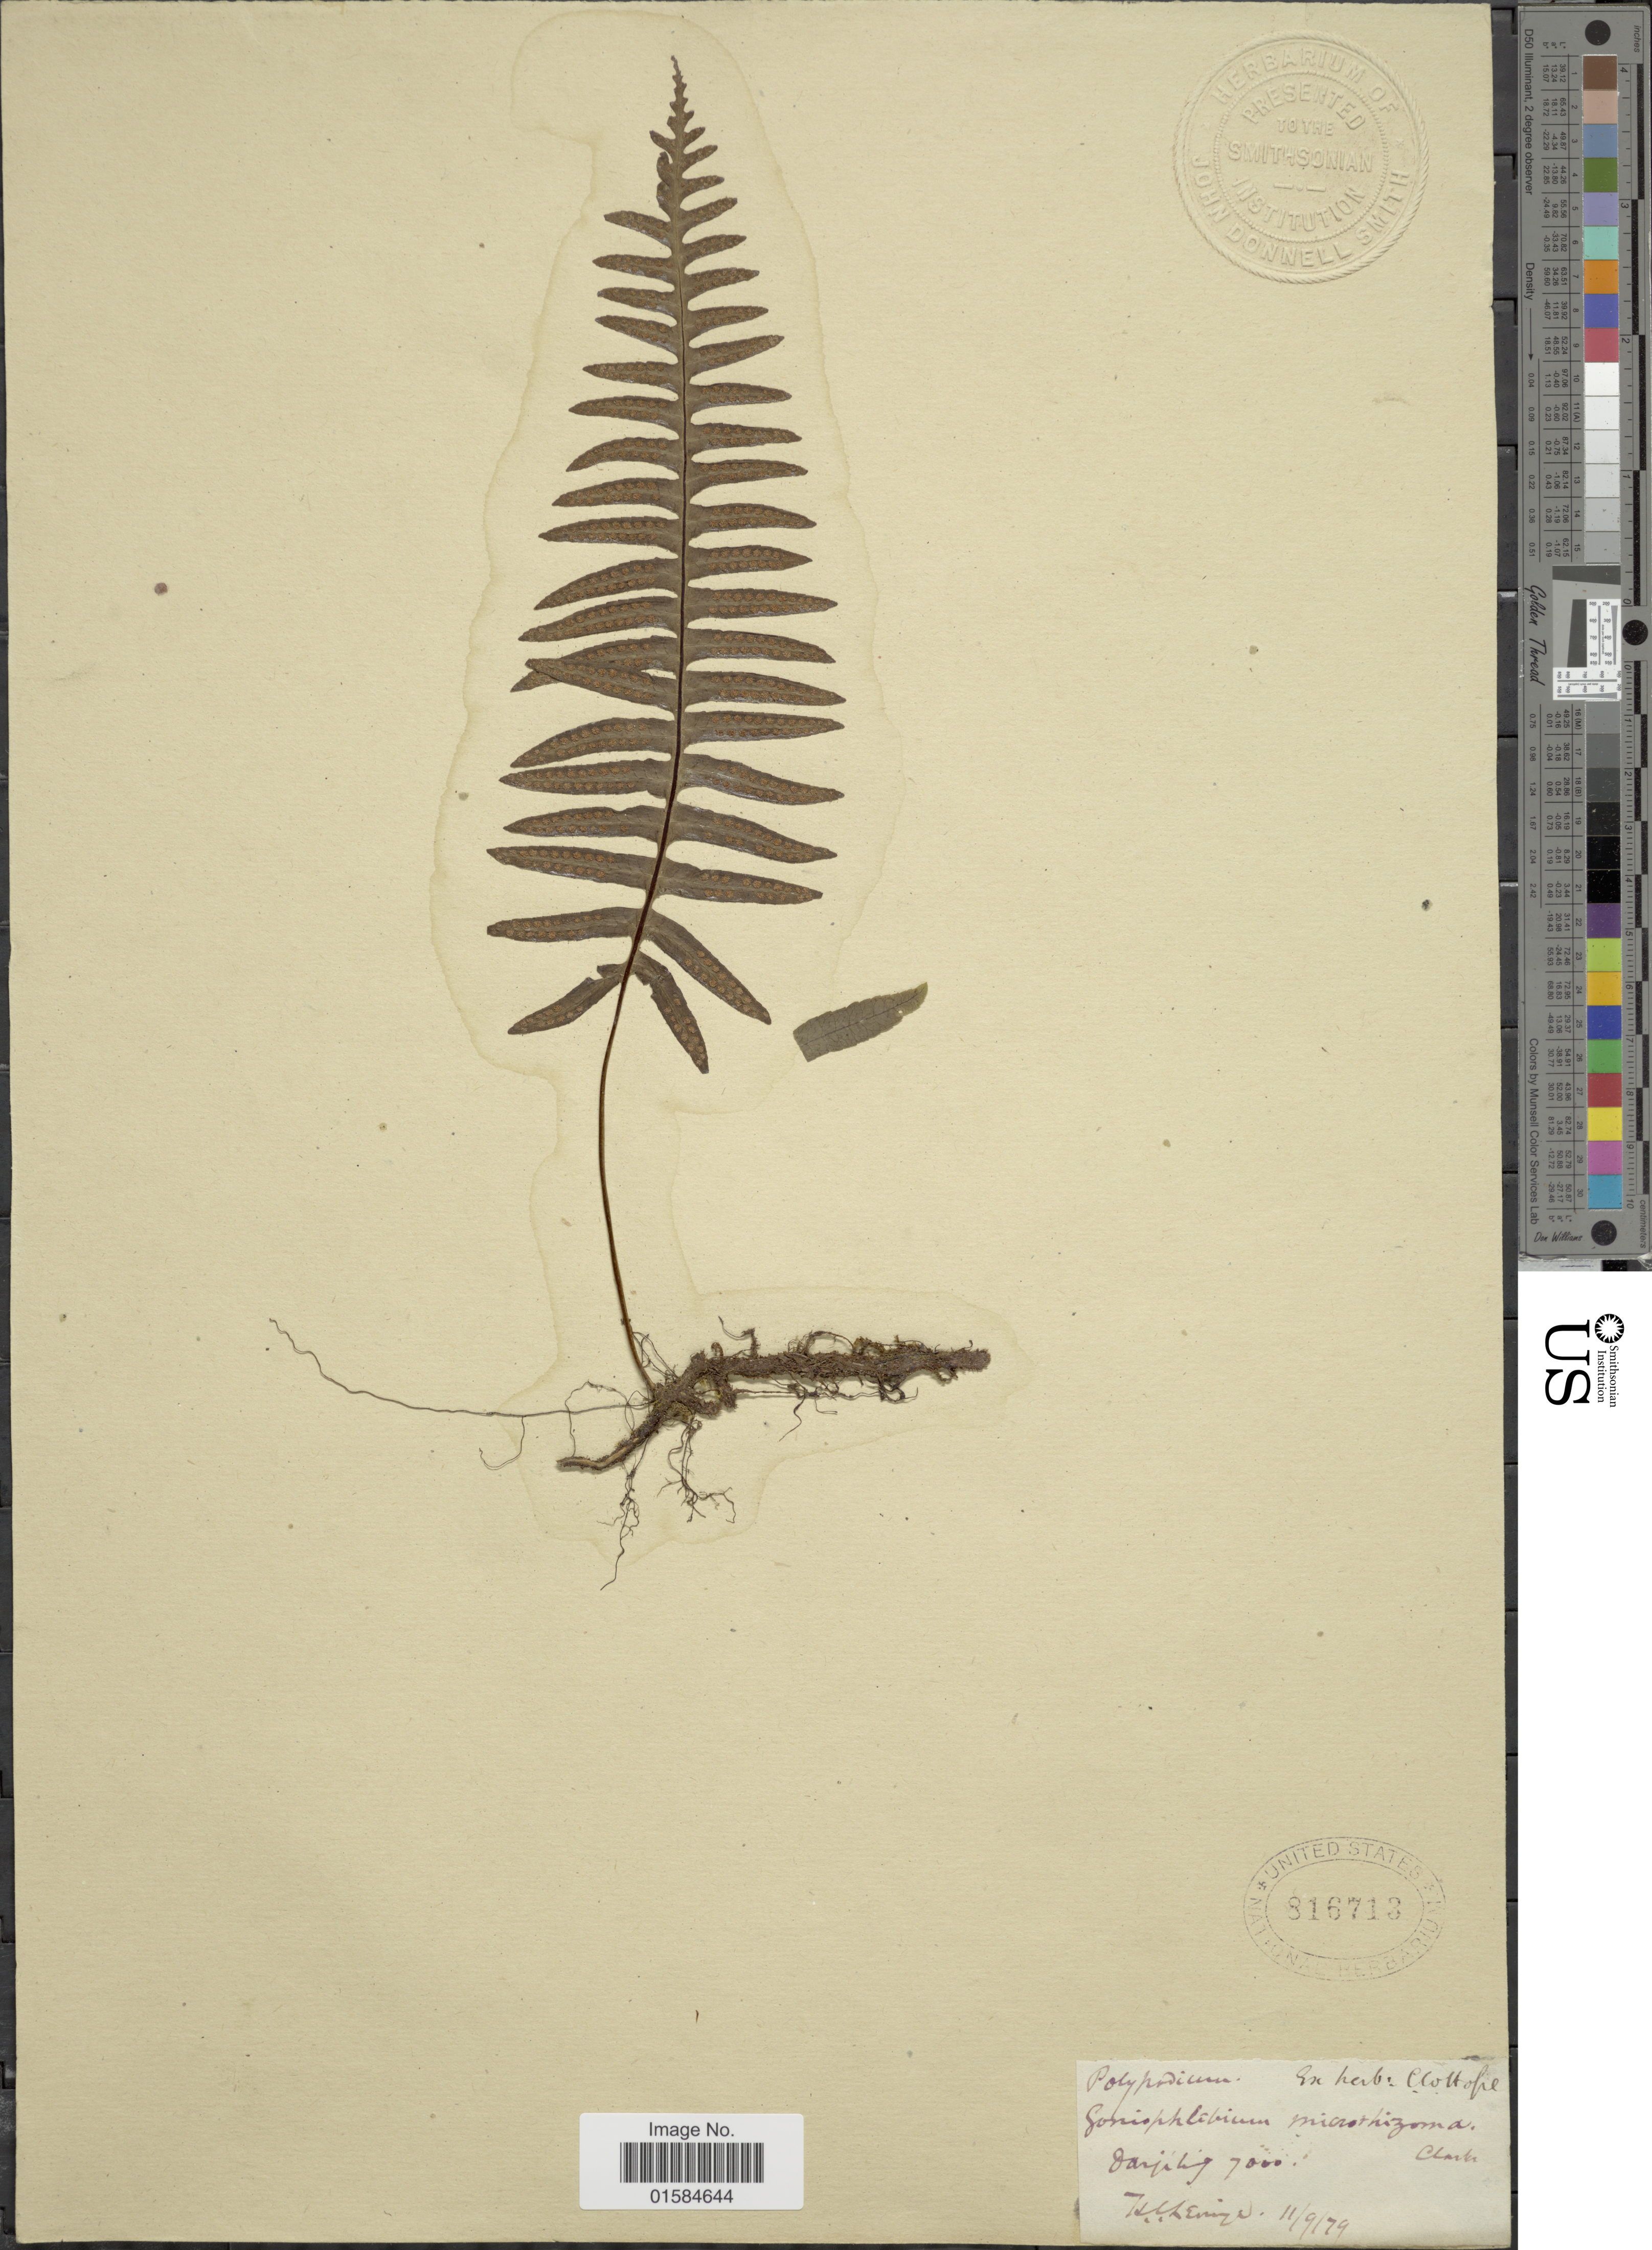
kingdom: Plantae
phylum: Tracheophyta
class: Polypodiopsida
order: Polypodiales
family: Polypodiaceae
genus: Goniophlebium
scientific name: Goniophlebium microrhizoma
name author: (C.B. Clarke) Bedd.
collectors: H. Levinge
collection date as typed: Transcribed d/m/y: 11/9/79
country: India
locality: Darjiling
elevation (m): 2134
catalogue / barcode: US 816713